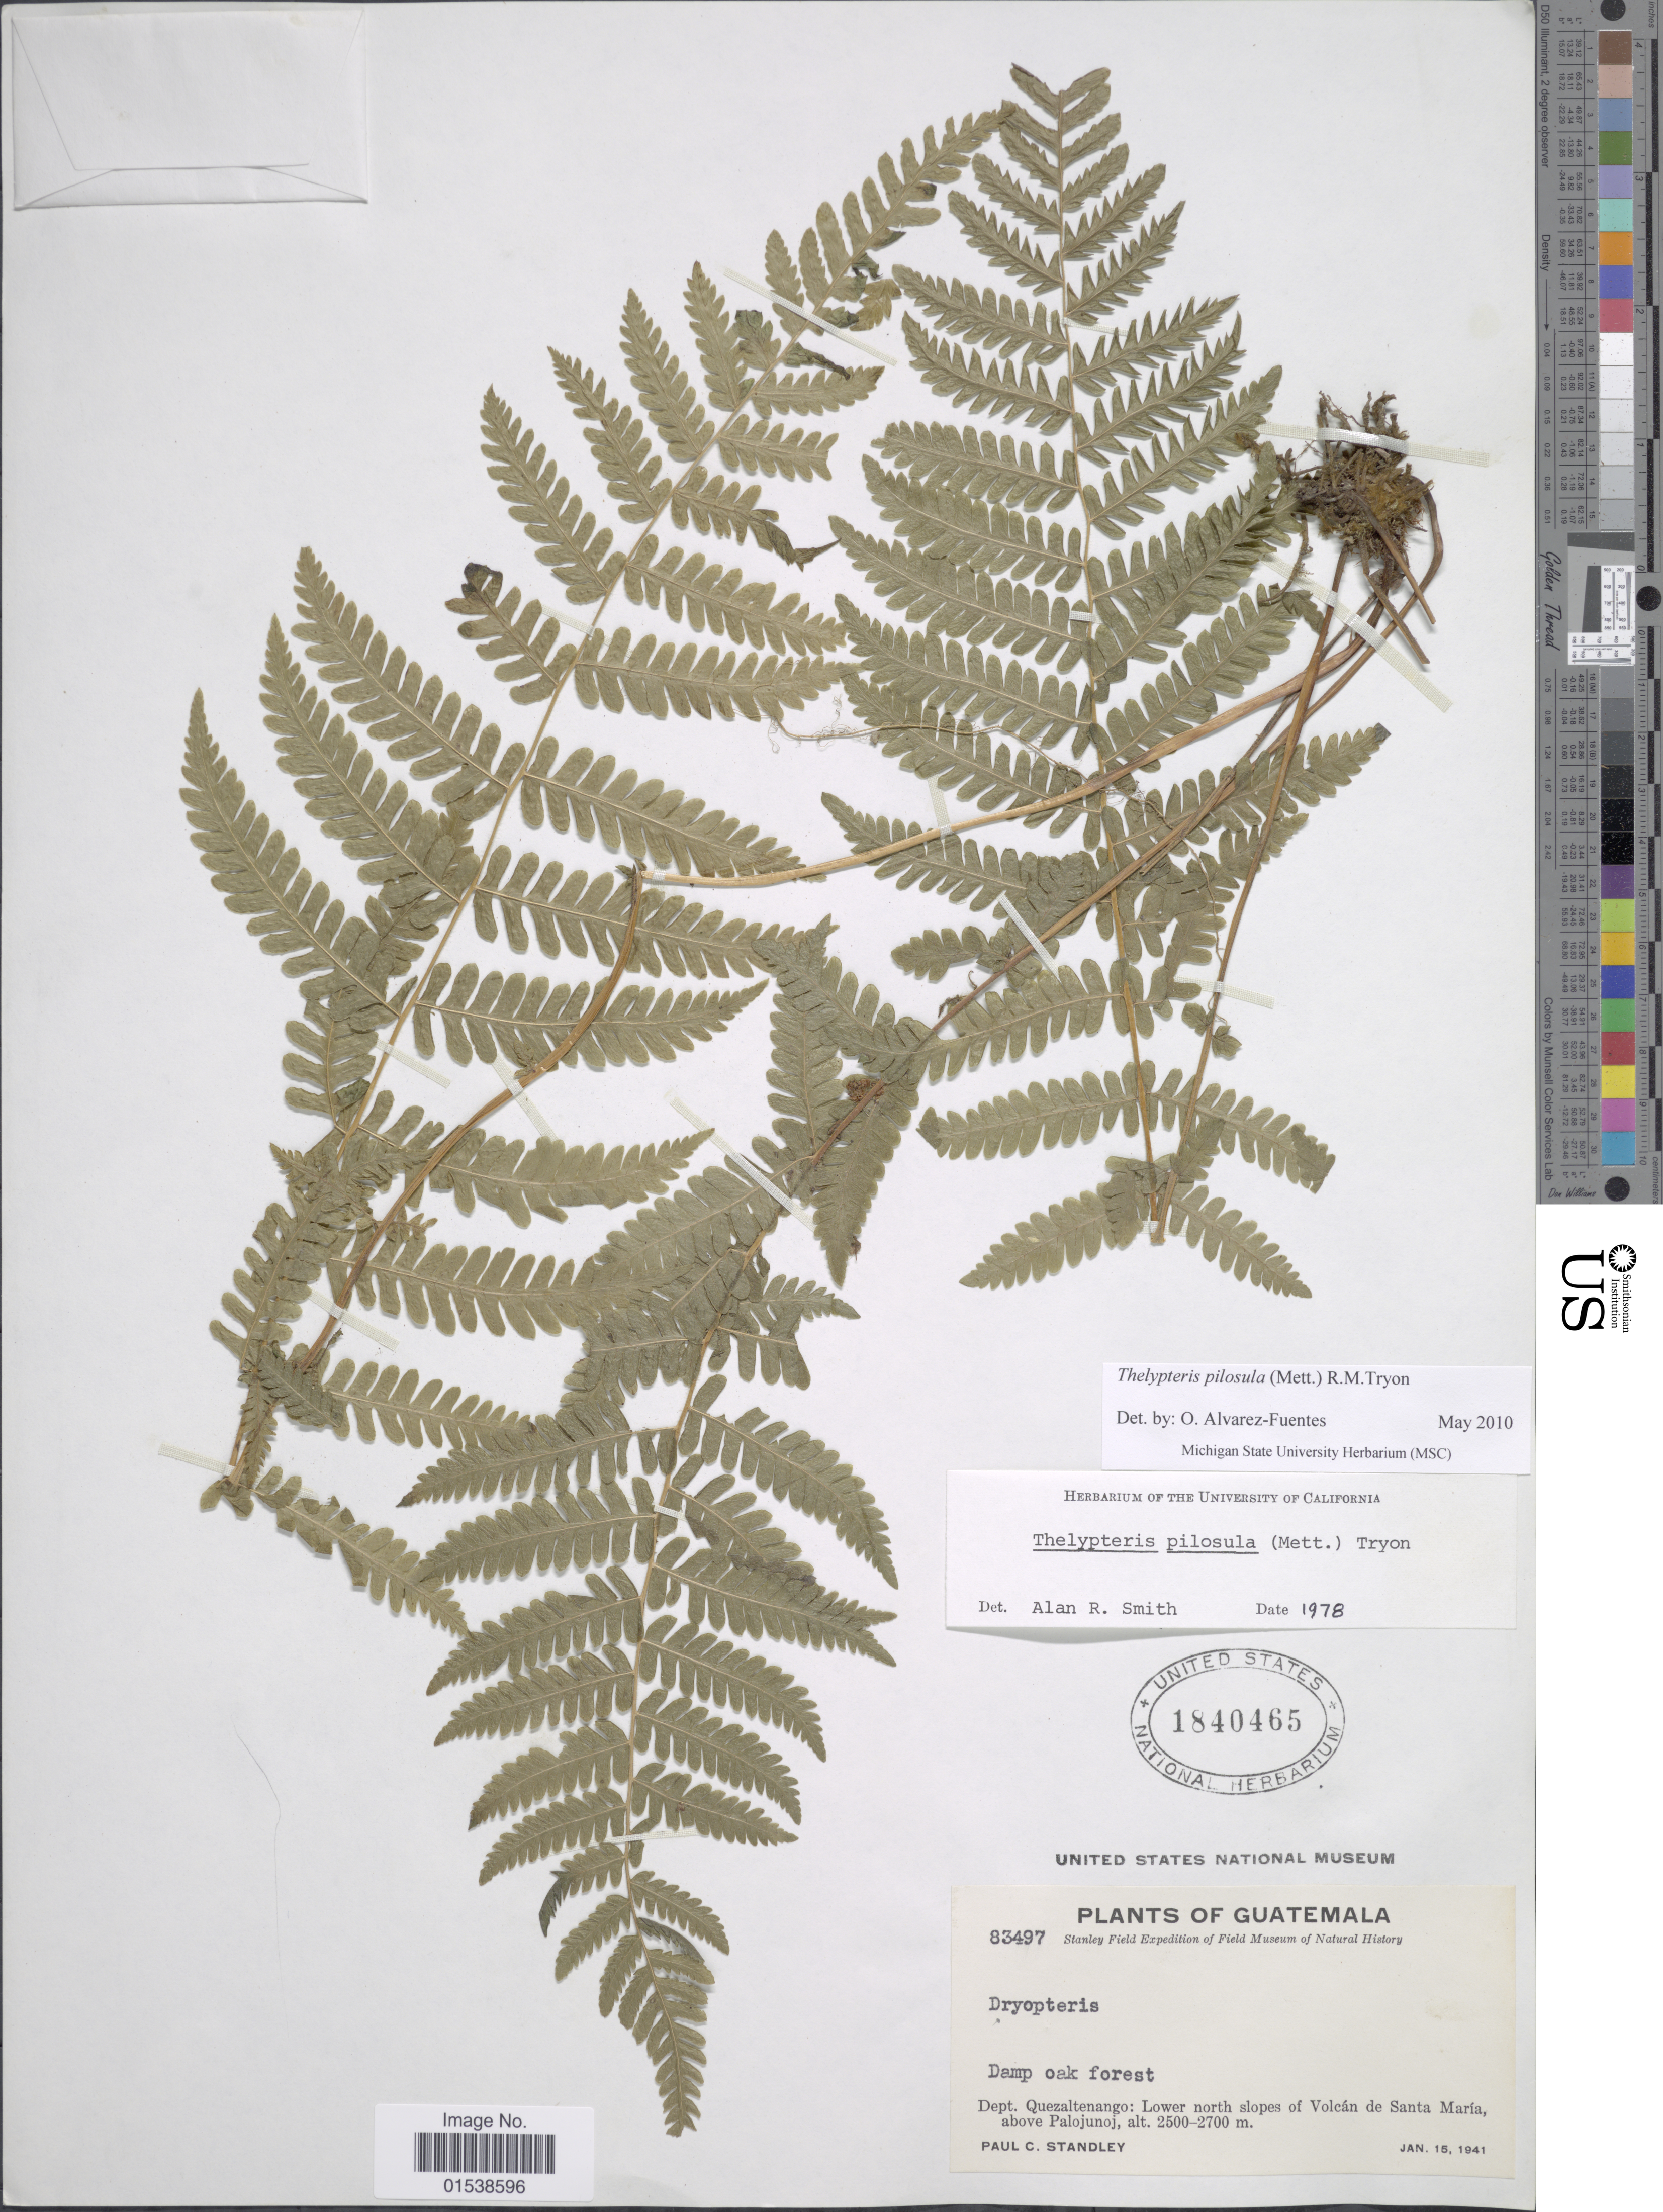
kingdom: Plantae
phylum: Tracheophyta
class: Polypodiopsida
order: Polypodiales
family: Thelypteridaceae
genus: Amauropelta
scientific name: Amauropelta pilosula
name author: (Klotzsch & H. Karst.) Á. Löve & D. Löve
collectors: P. C. Standley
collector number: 83497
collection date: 1941-01-15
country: Guatemala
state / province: Quetzaltenango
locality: Dept. Quezaltenango: lower north slopes of Volcan de Santa Maria, above Palojunoj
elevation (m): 2500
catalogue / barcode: US 1840465